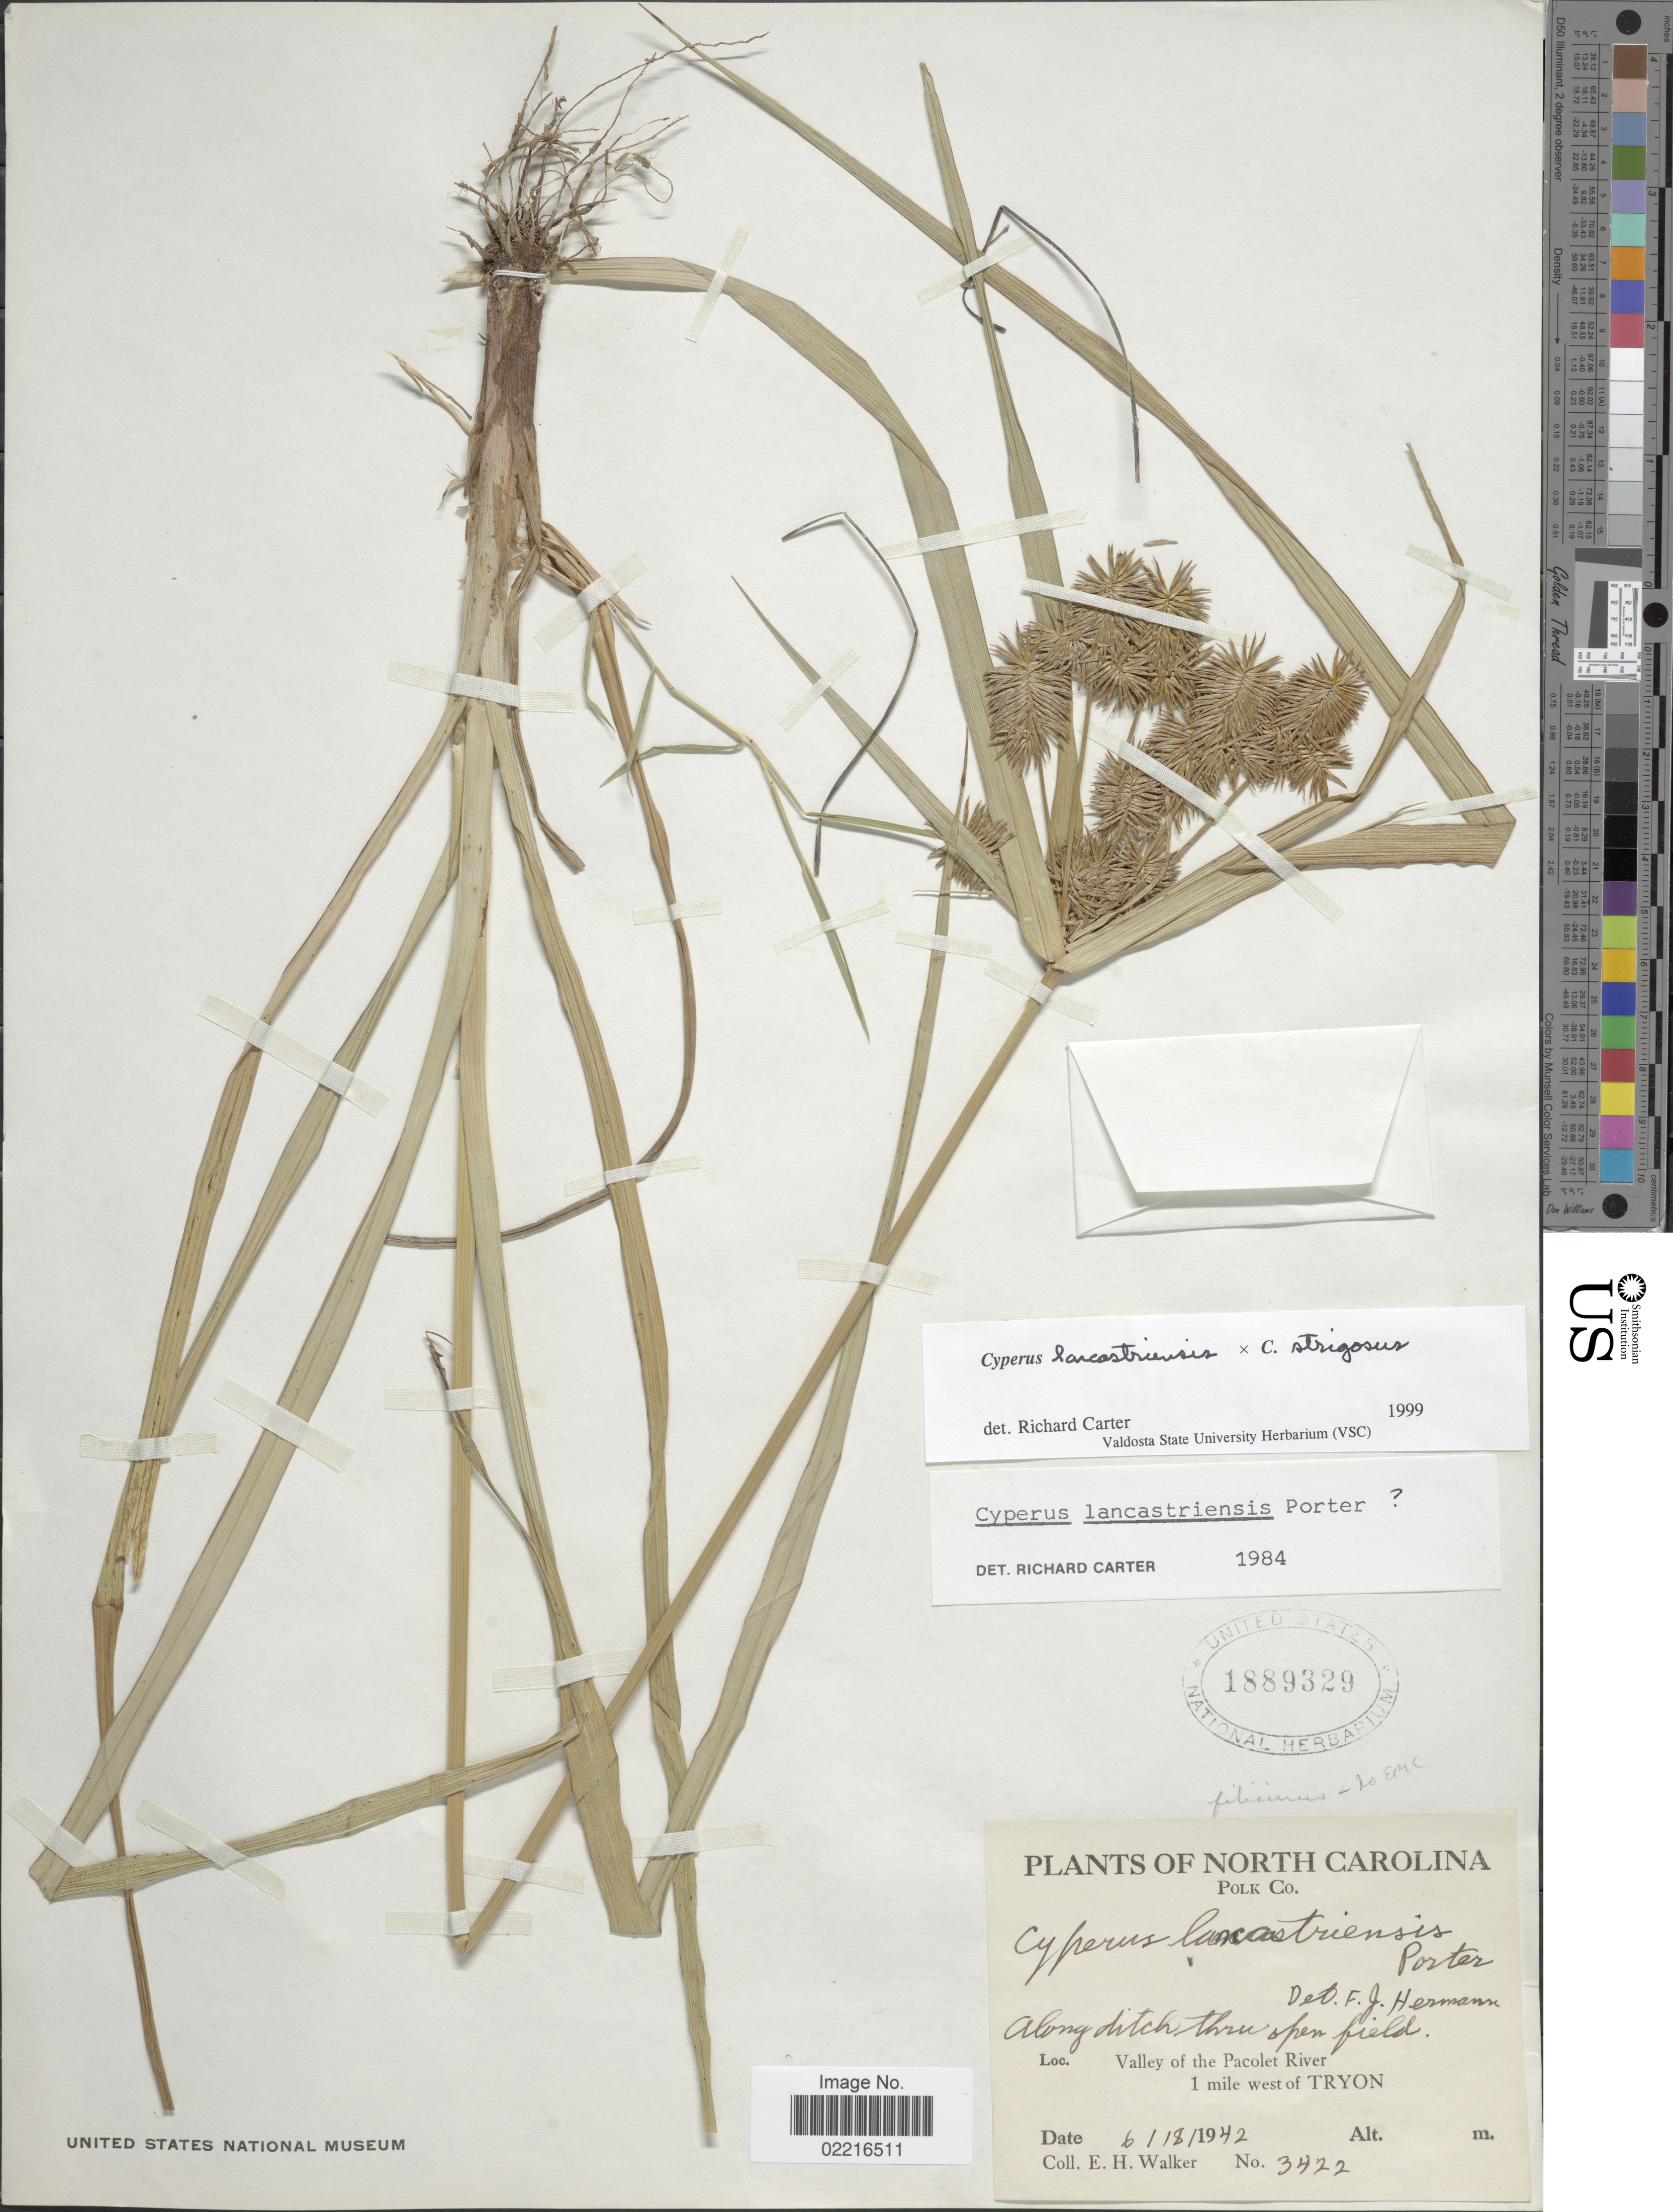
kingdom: Plantae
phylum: Tracheophyta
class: Liliopsida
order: Poales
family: Cyperaceae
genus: Cyperus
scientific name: Cyperus lancastriensis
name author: Porter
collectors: E. H. Walker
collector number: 3422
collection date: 1942-06-18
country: United States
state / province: North Carolina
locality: Polk Co, Valley of the Pacolet River, 1 mile west of Tryon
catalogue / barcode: US 1889329